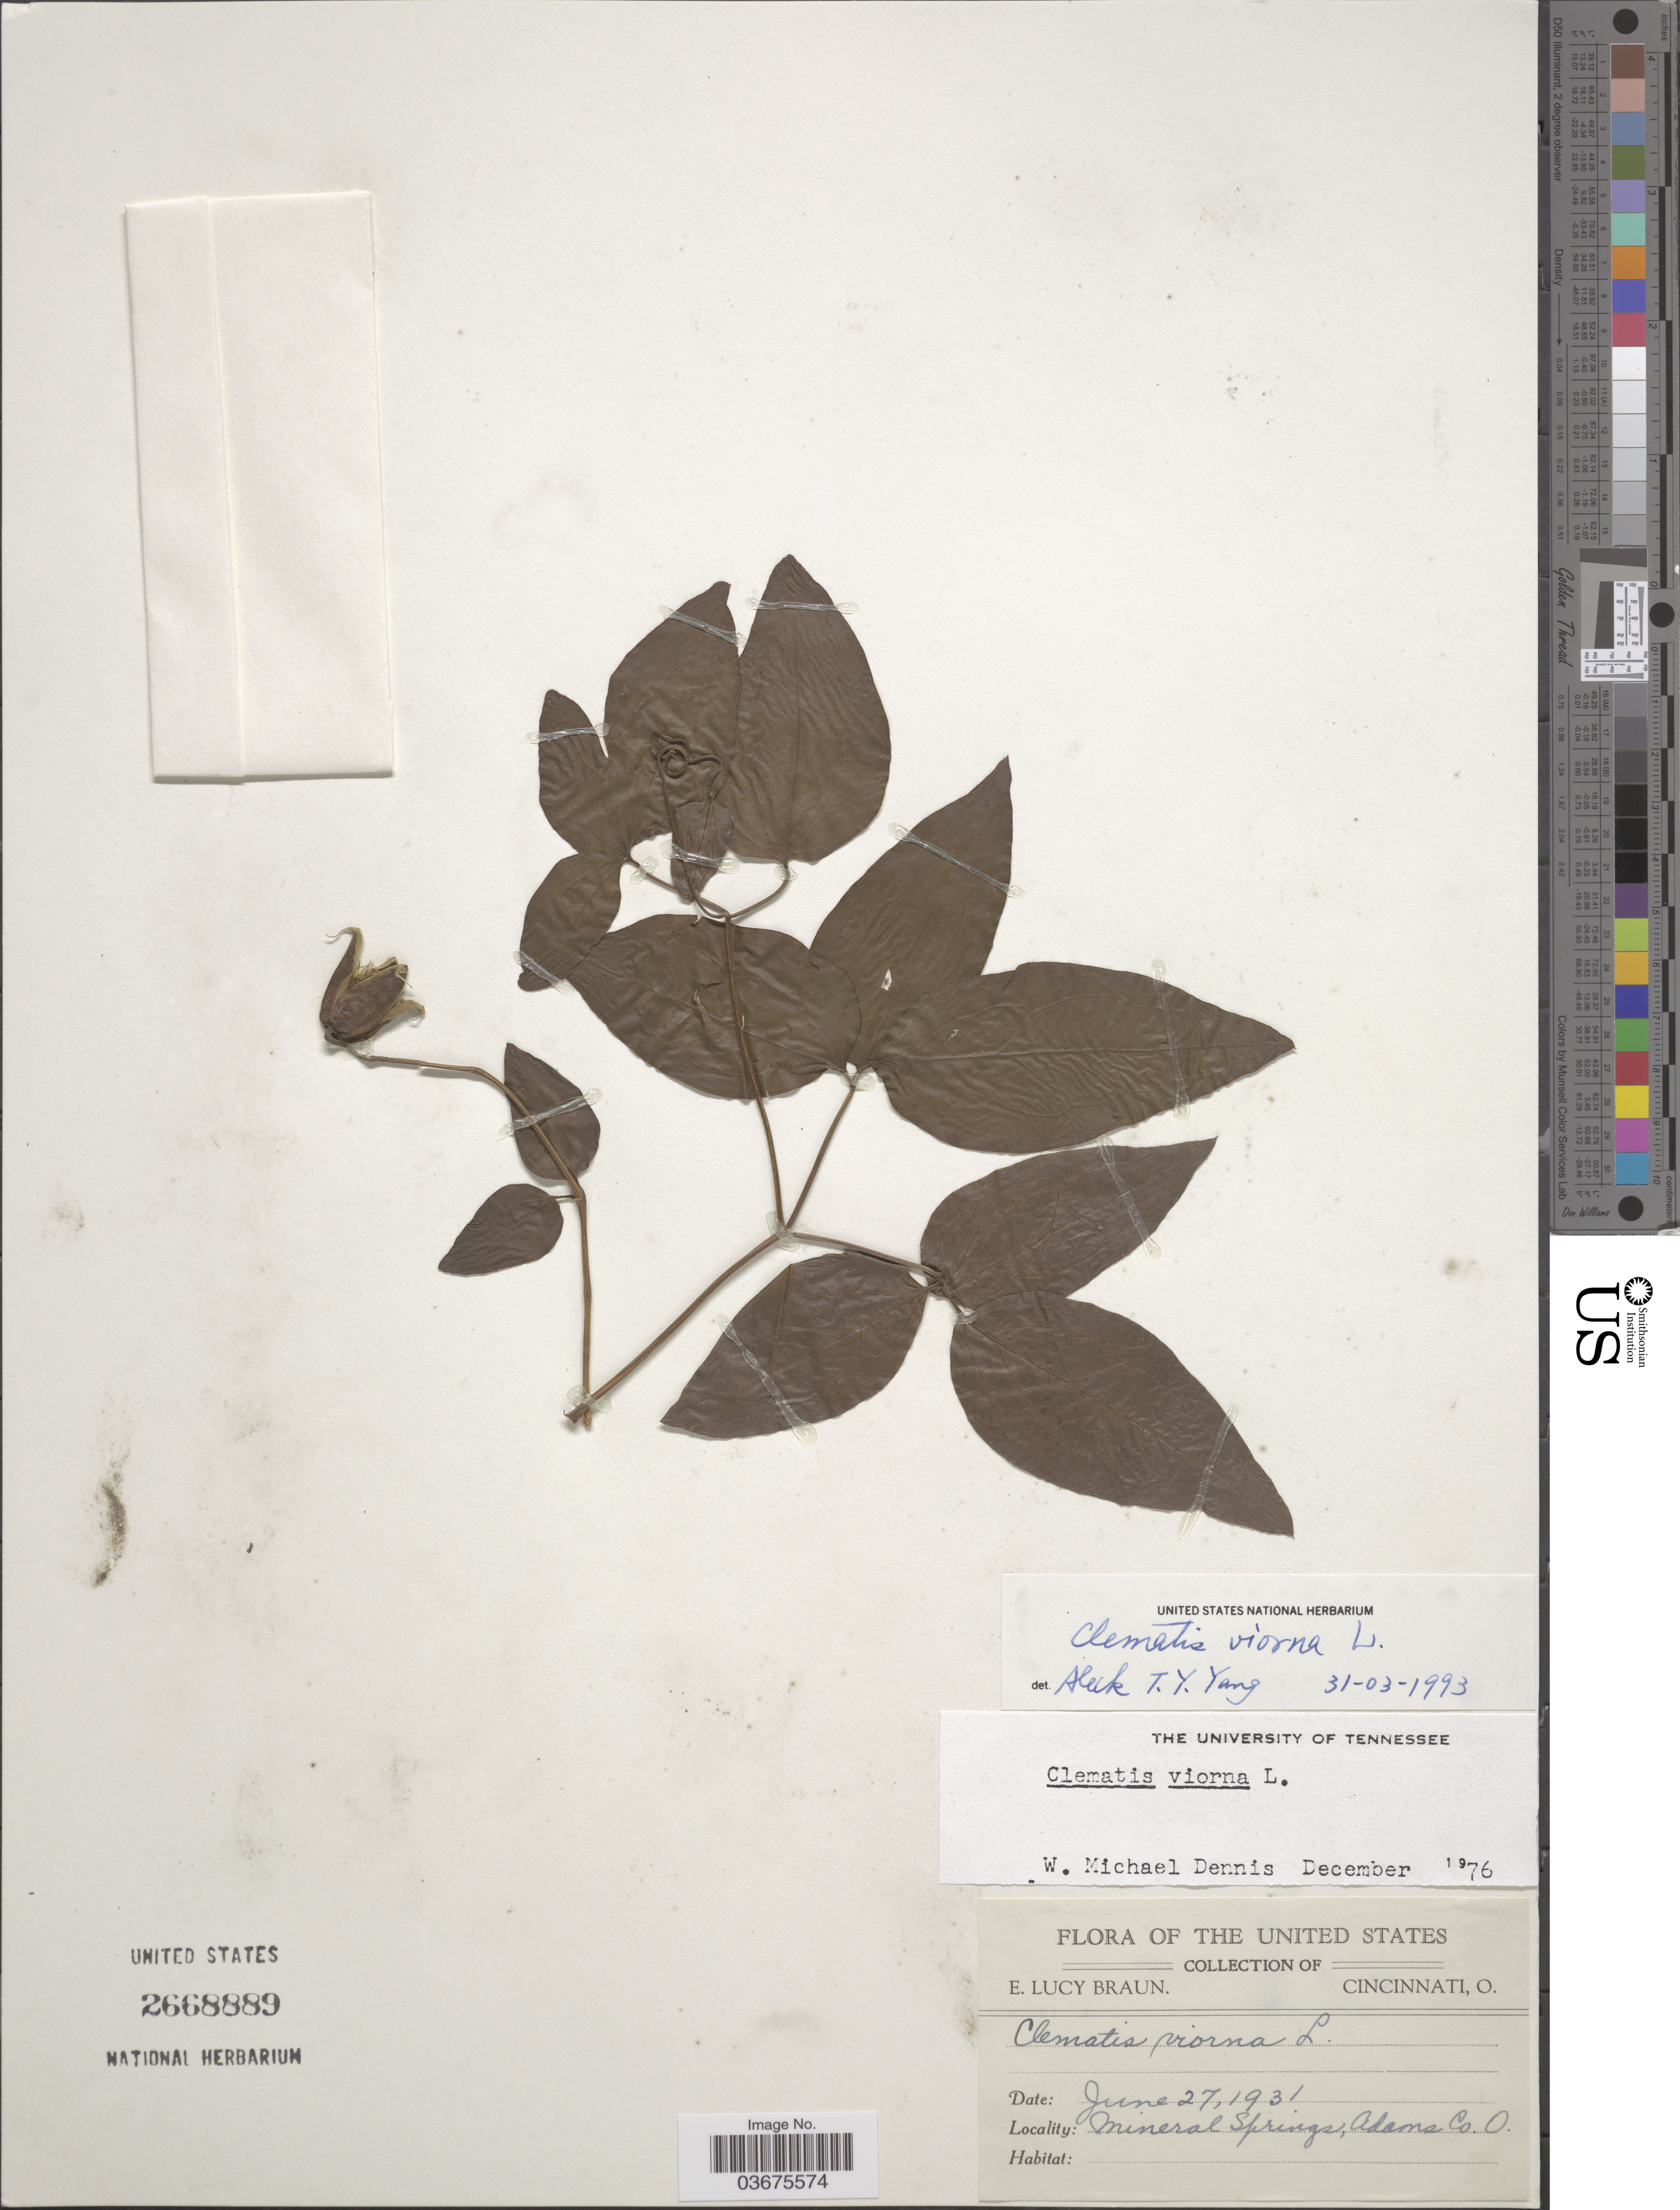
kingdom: Plantae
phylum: Tracheophyta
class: Magnoliopsida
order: Ranunculales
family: Ranunculaceae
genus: Clematis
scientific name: Clematis viorna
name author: L.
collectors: E. L. Braun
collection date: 1931-06-27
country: United States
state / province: Ohio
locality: Mineral Springs, Adams Co.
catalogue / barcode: US 2668889